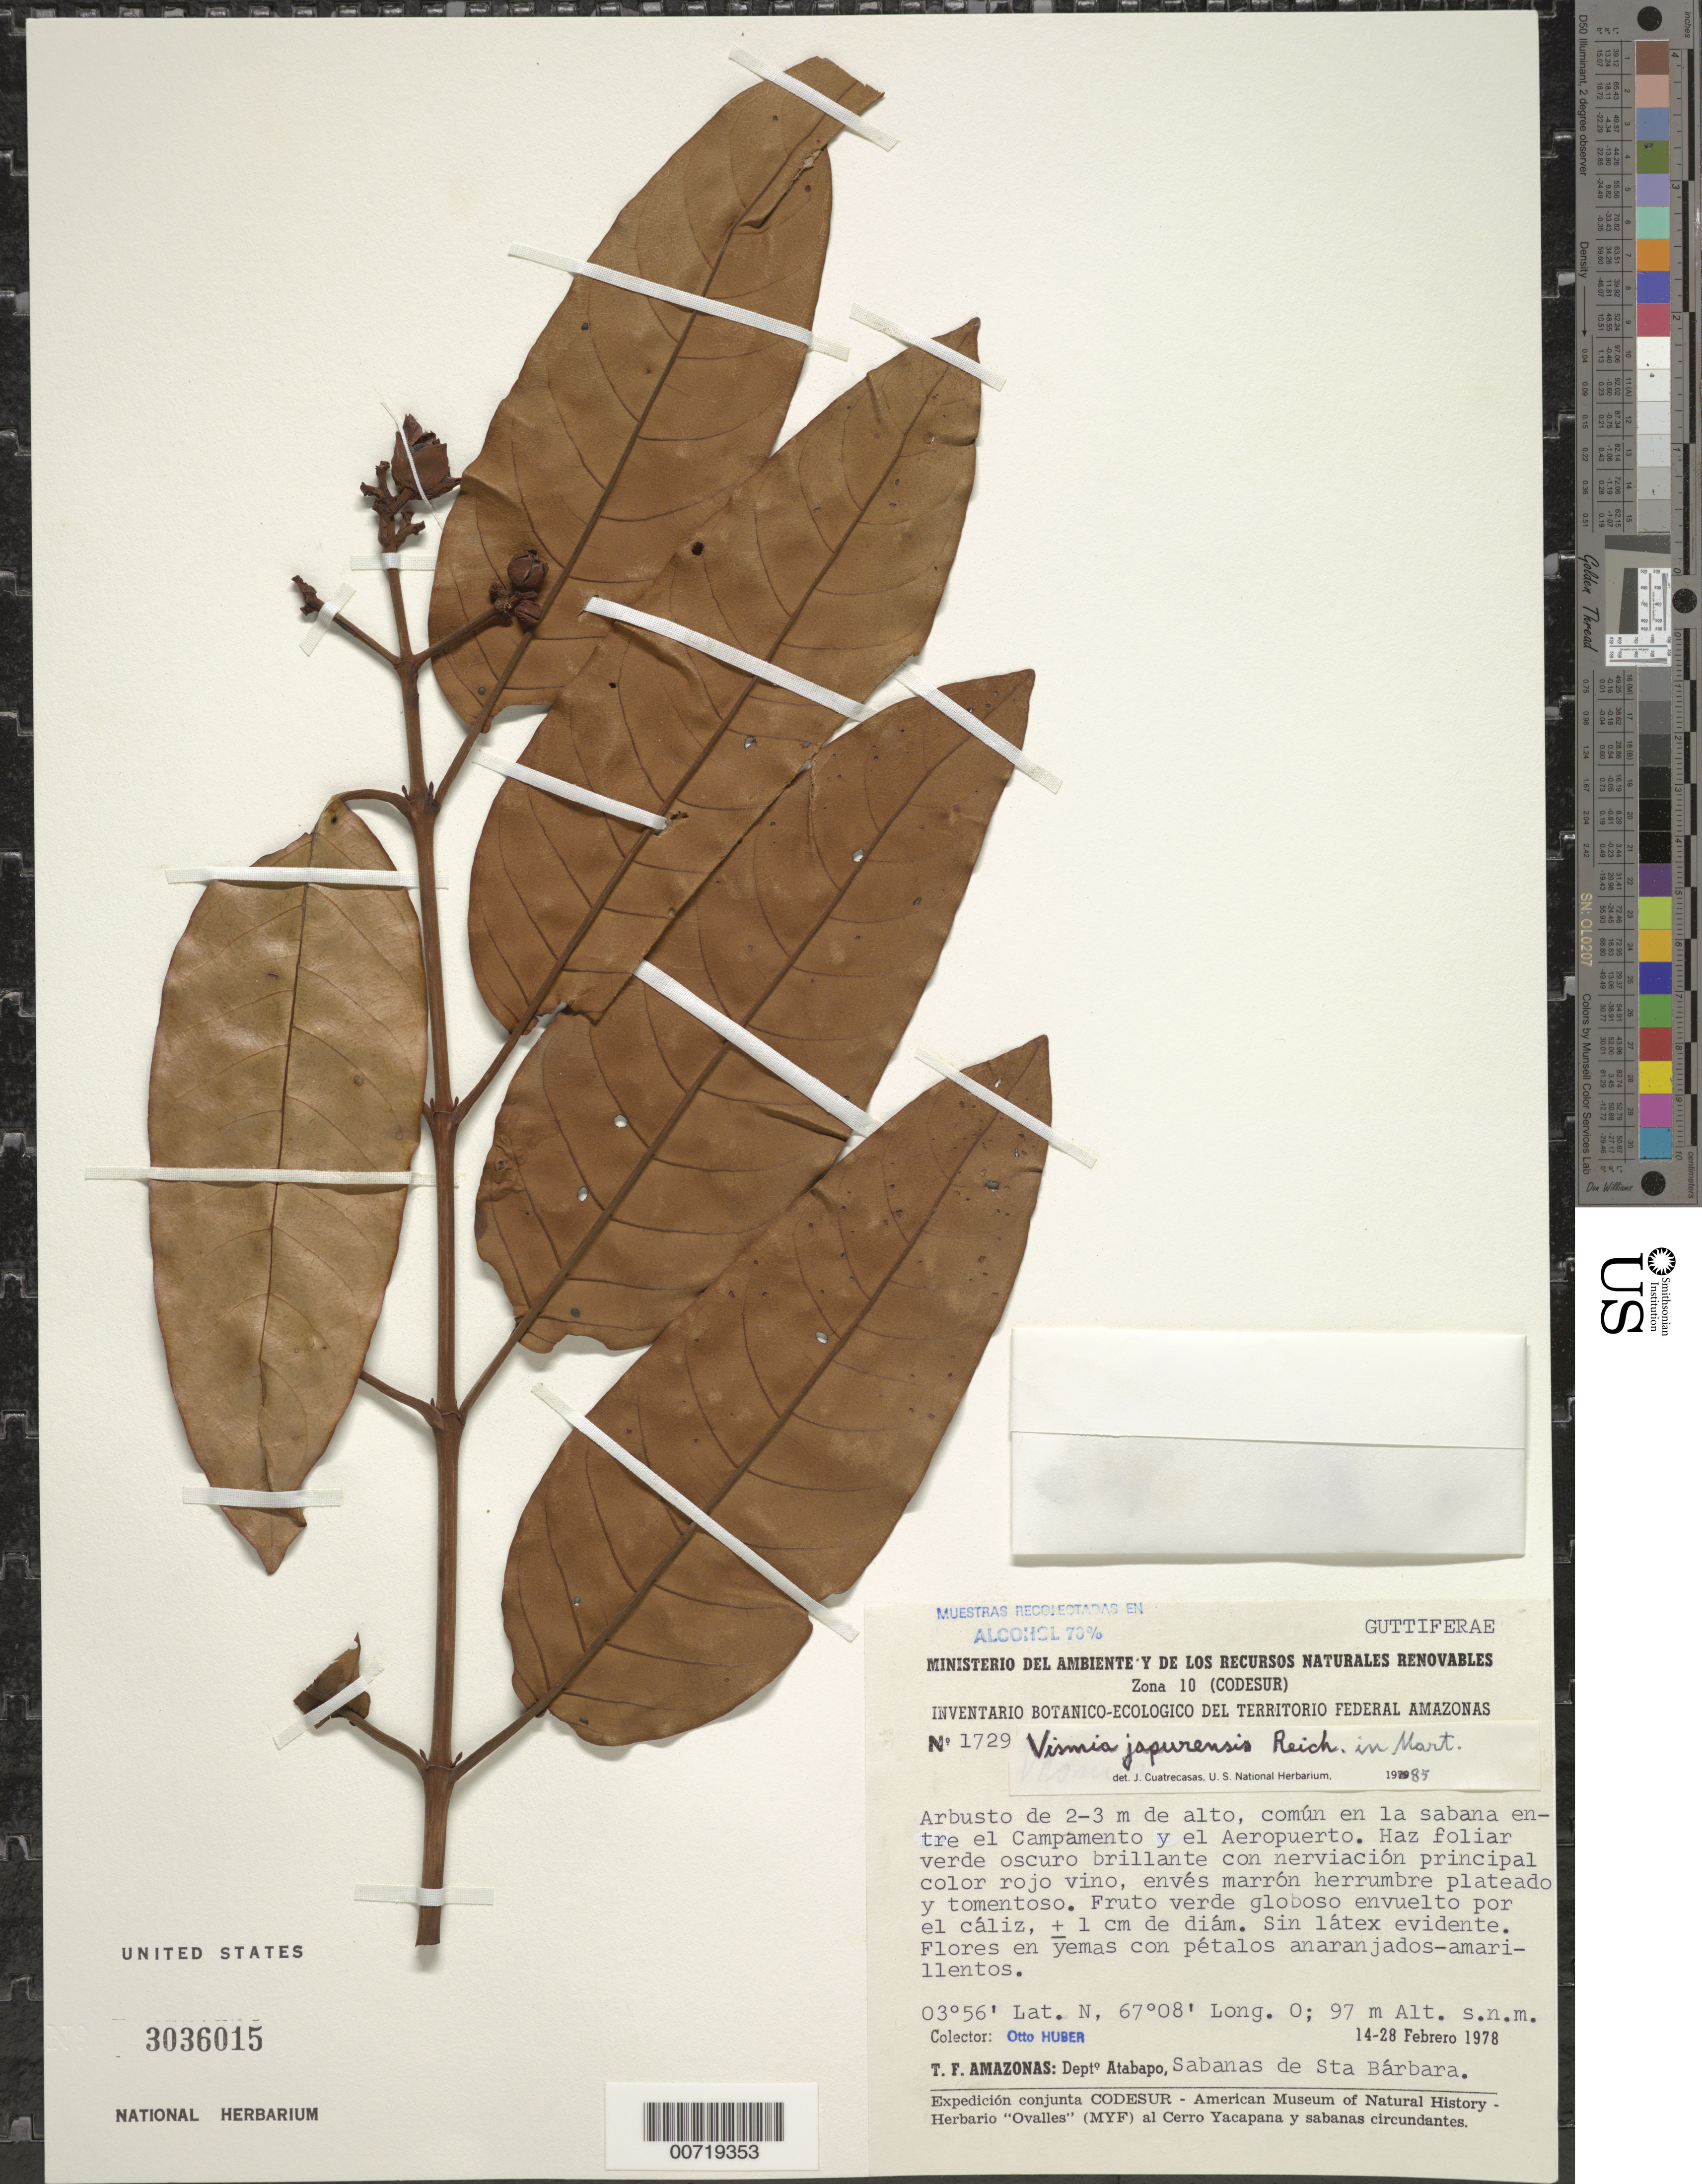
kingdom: Plantae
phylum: Tracheophyta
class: Magnoliopsida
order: Malpighiales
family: Hypericaceae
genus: Vismia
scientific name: Vismia japurensis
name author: Reichardt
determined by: Cuatrecasas, J.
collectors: O. Huber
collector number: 1729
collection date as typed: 14-Feb-78 to 28-Feb-78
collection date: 1978-02-14/1978-02-28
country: Venezuela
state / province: Amazonas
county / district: Atabapo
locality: Sta. Barbara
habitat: Sabana; commun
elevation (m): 97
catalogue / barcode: US 3036015